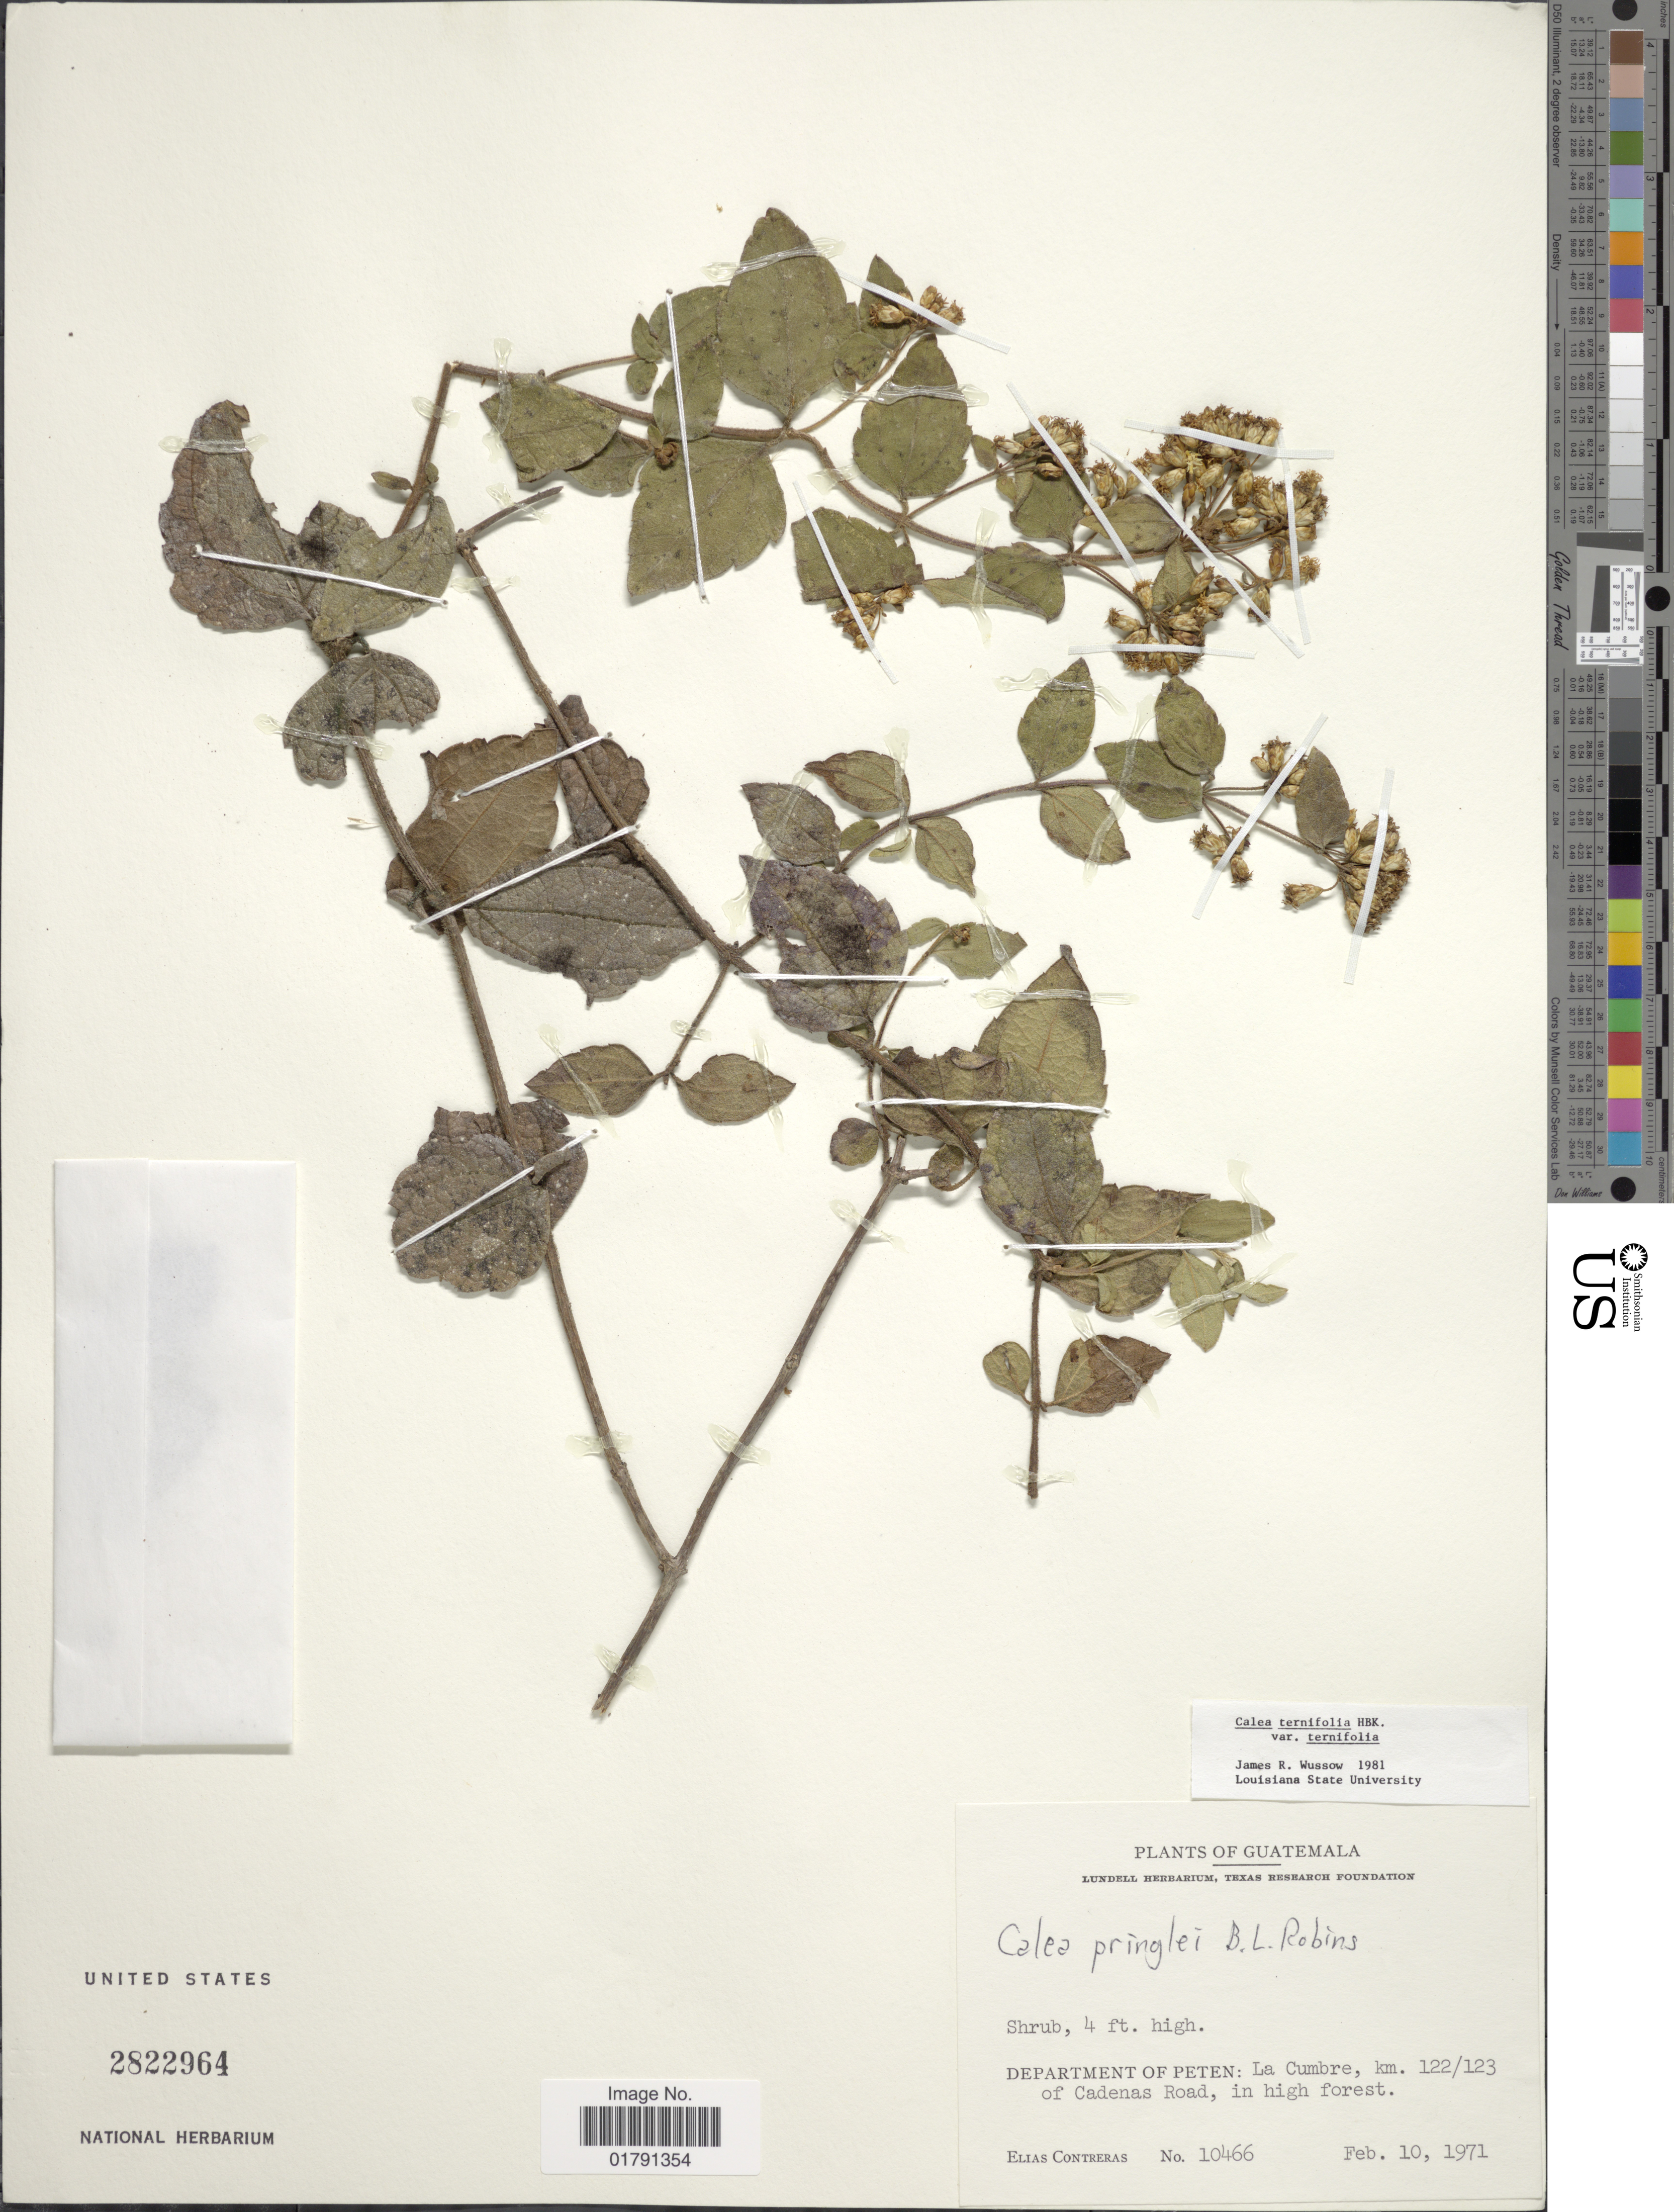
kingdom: Plantae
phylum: Tracheophyta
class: Magnoliopsida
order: Asterales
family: Asteraceae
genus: Calea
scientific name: Calea ternifolia var. ternifolia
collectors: E. Contreras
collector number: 10466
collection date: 1971-02-10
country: Guatemala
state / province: El Petén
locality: La Cumbre, km 122/123 of Cadenas Road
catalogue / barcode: US 2822964